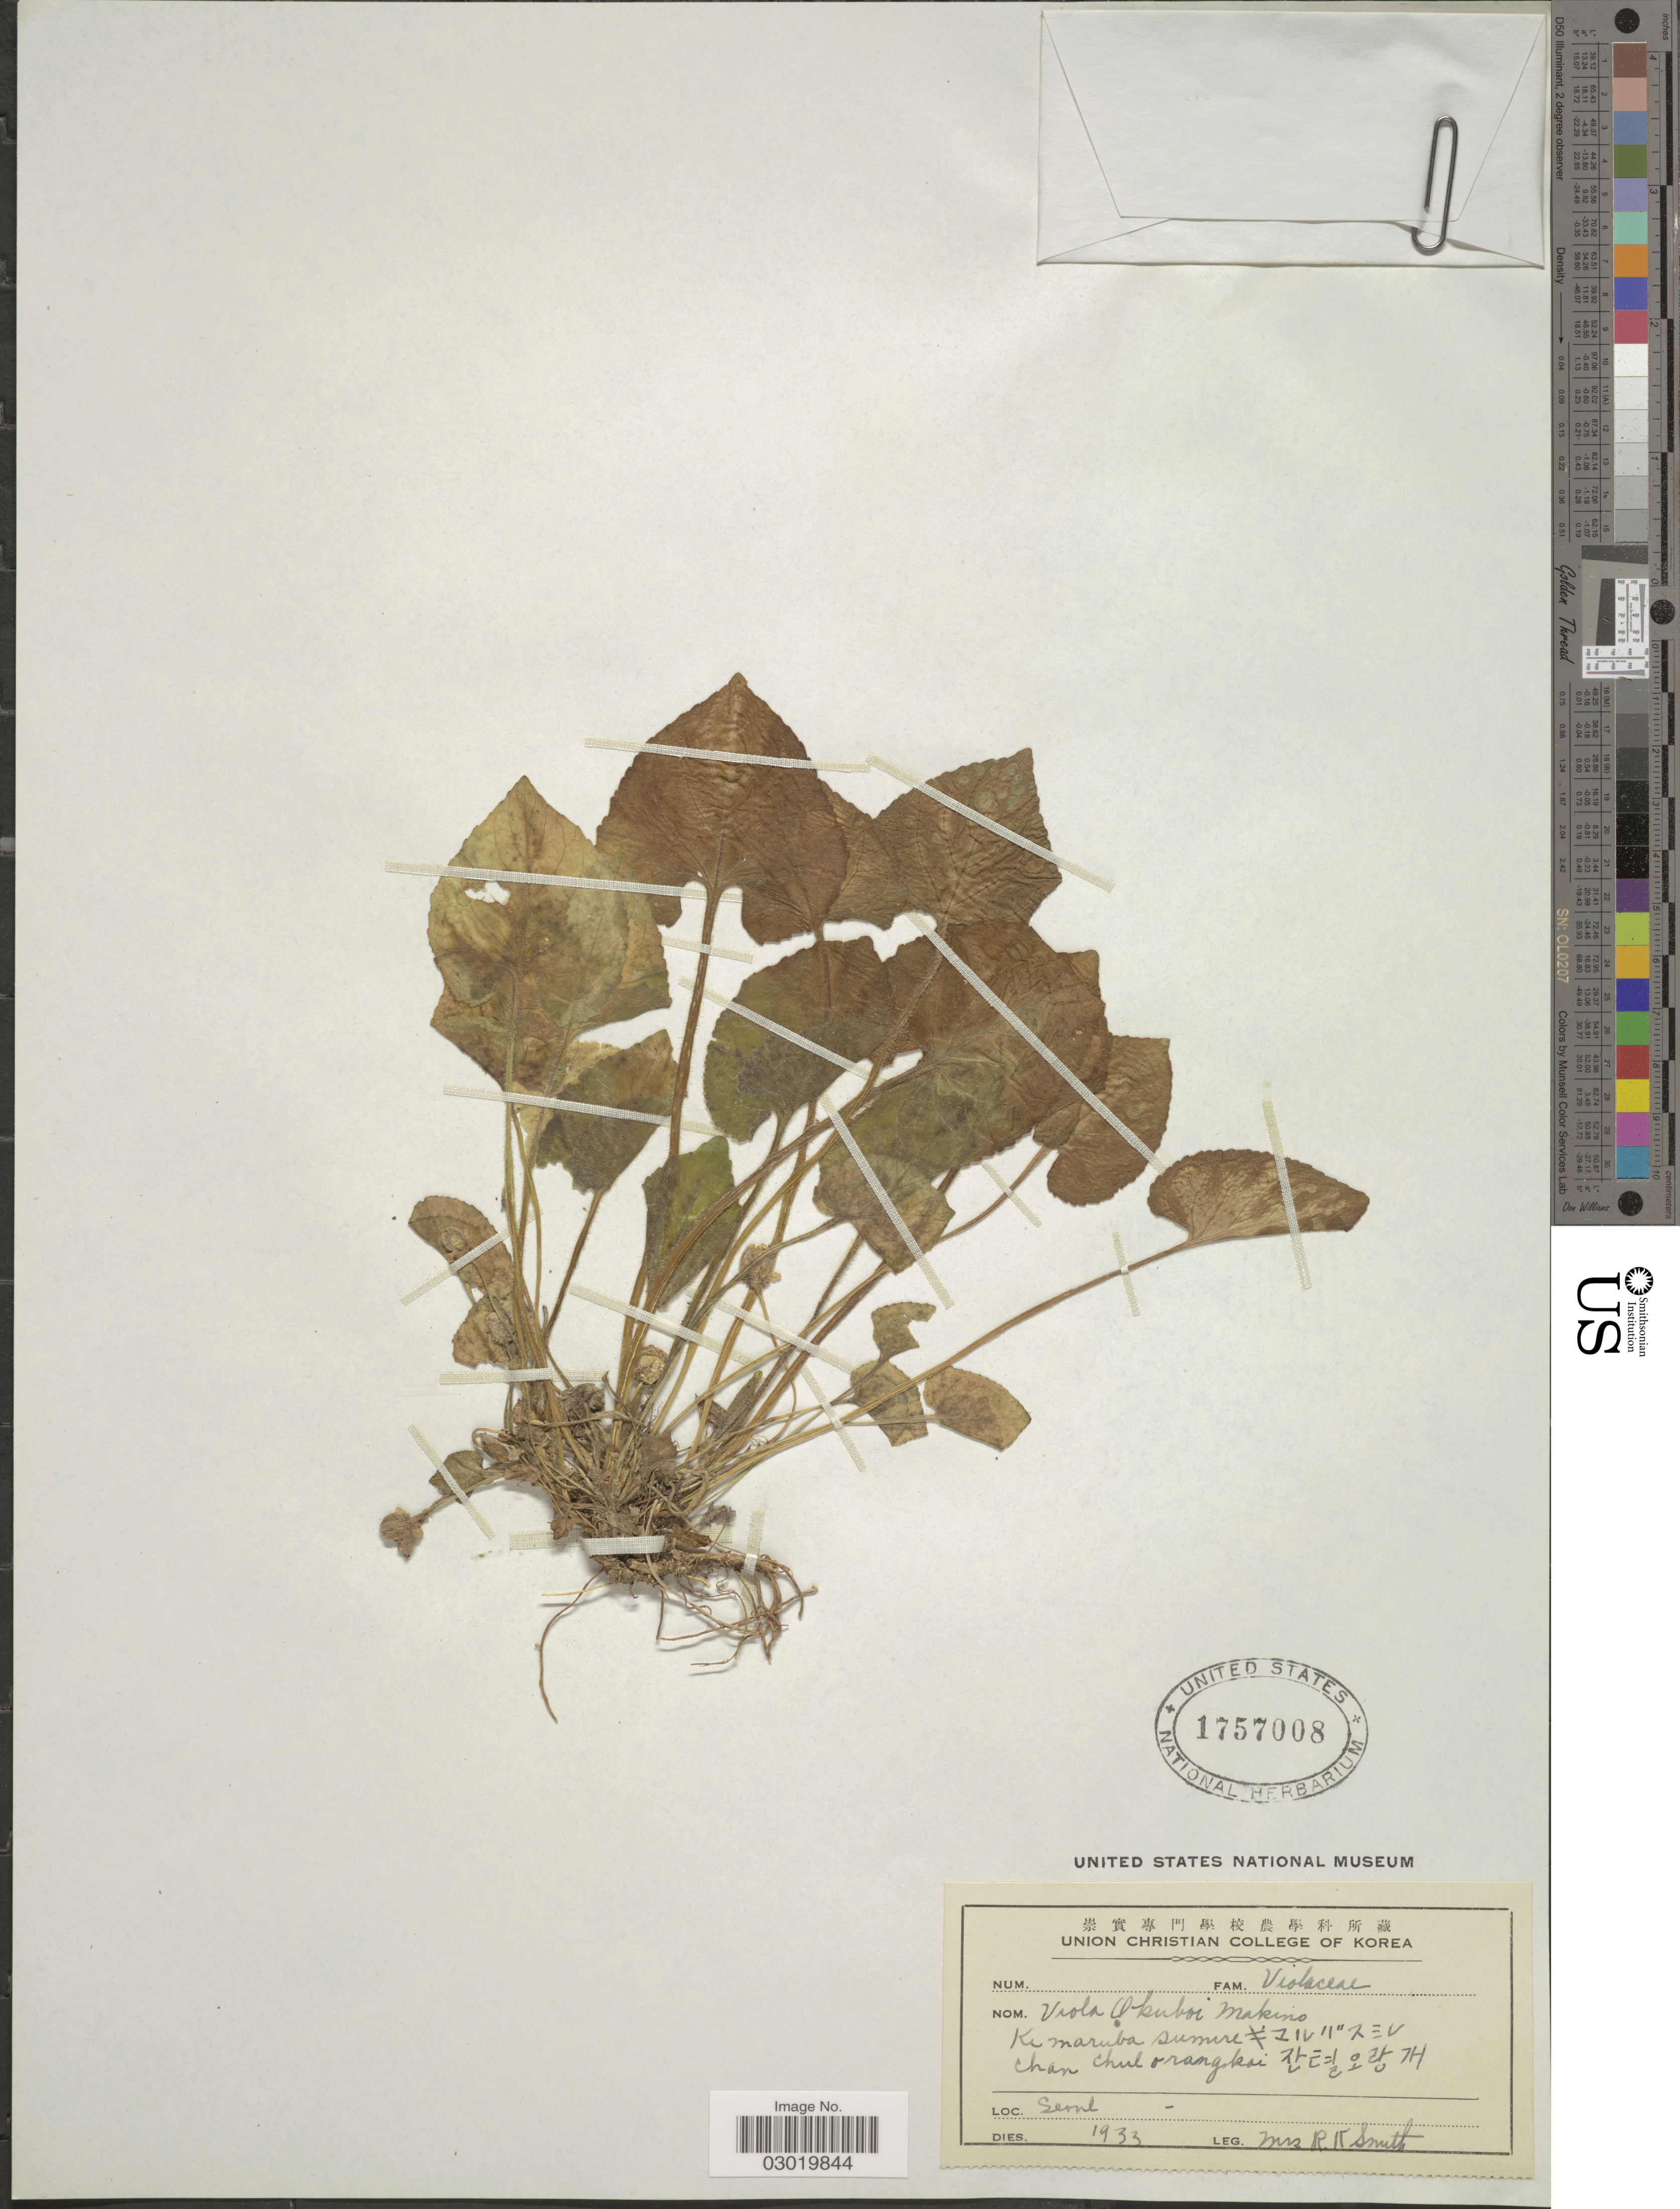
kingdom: Plantae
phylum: Tracheophyta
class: Magnoliopsida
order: Malpighiales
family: Violaceae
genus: Viola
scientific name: Viola keiskei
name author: Miq.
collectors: R. Smith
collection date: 1933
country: South Korea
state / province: Seoul Special City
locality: Seoul.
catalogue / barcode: US 1757008